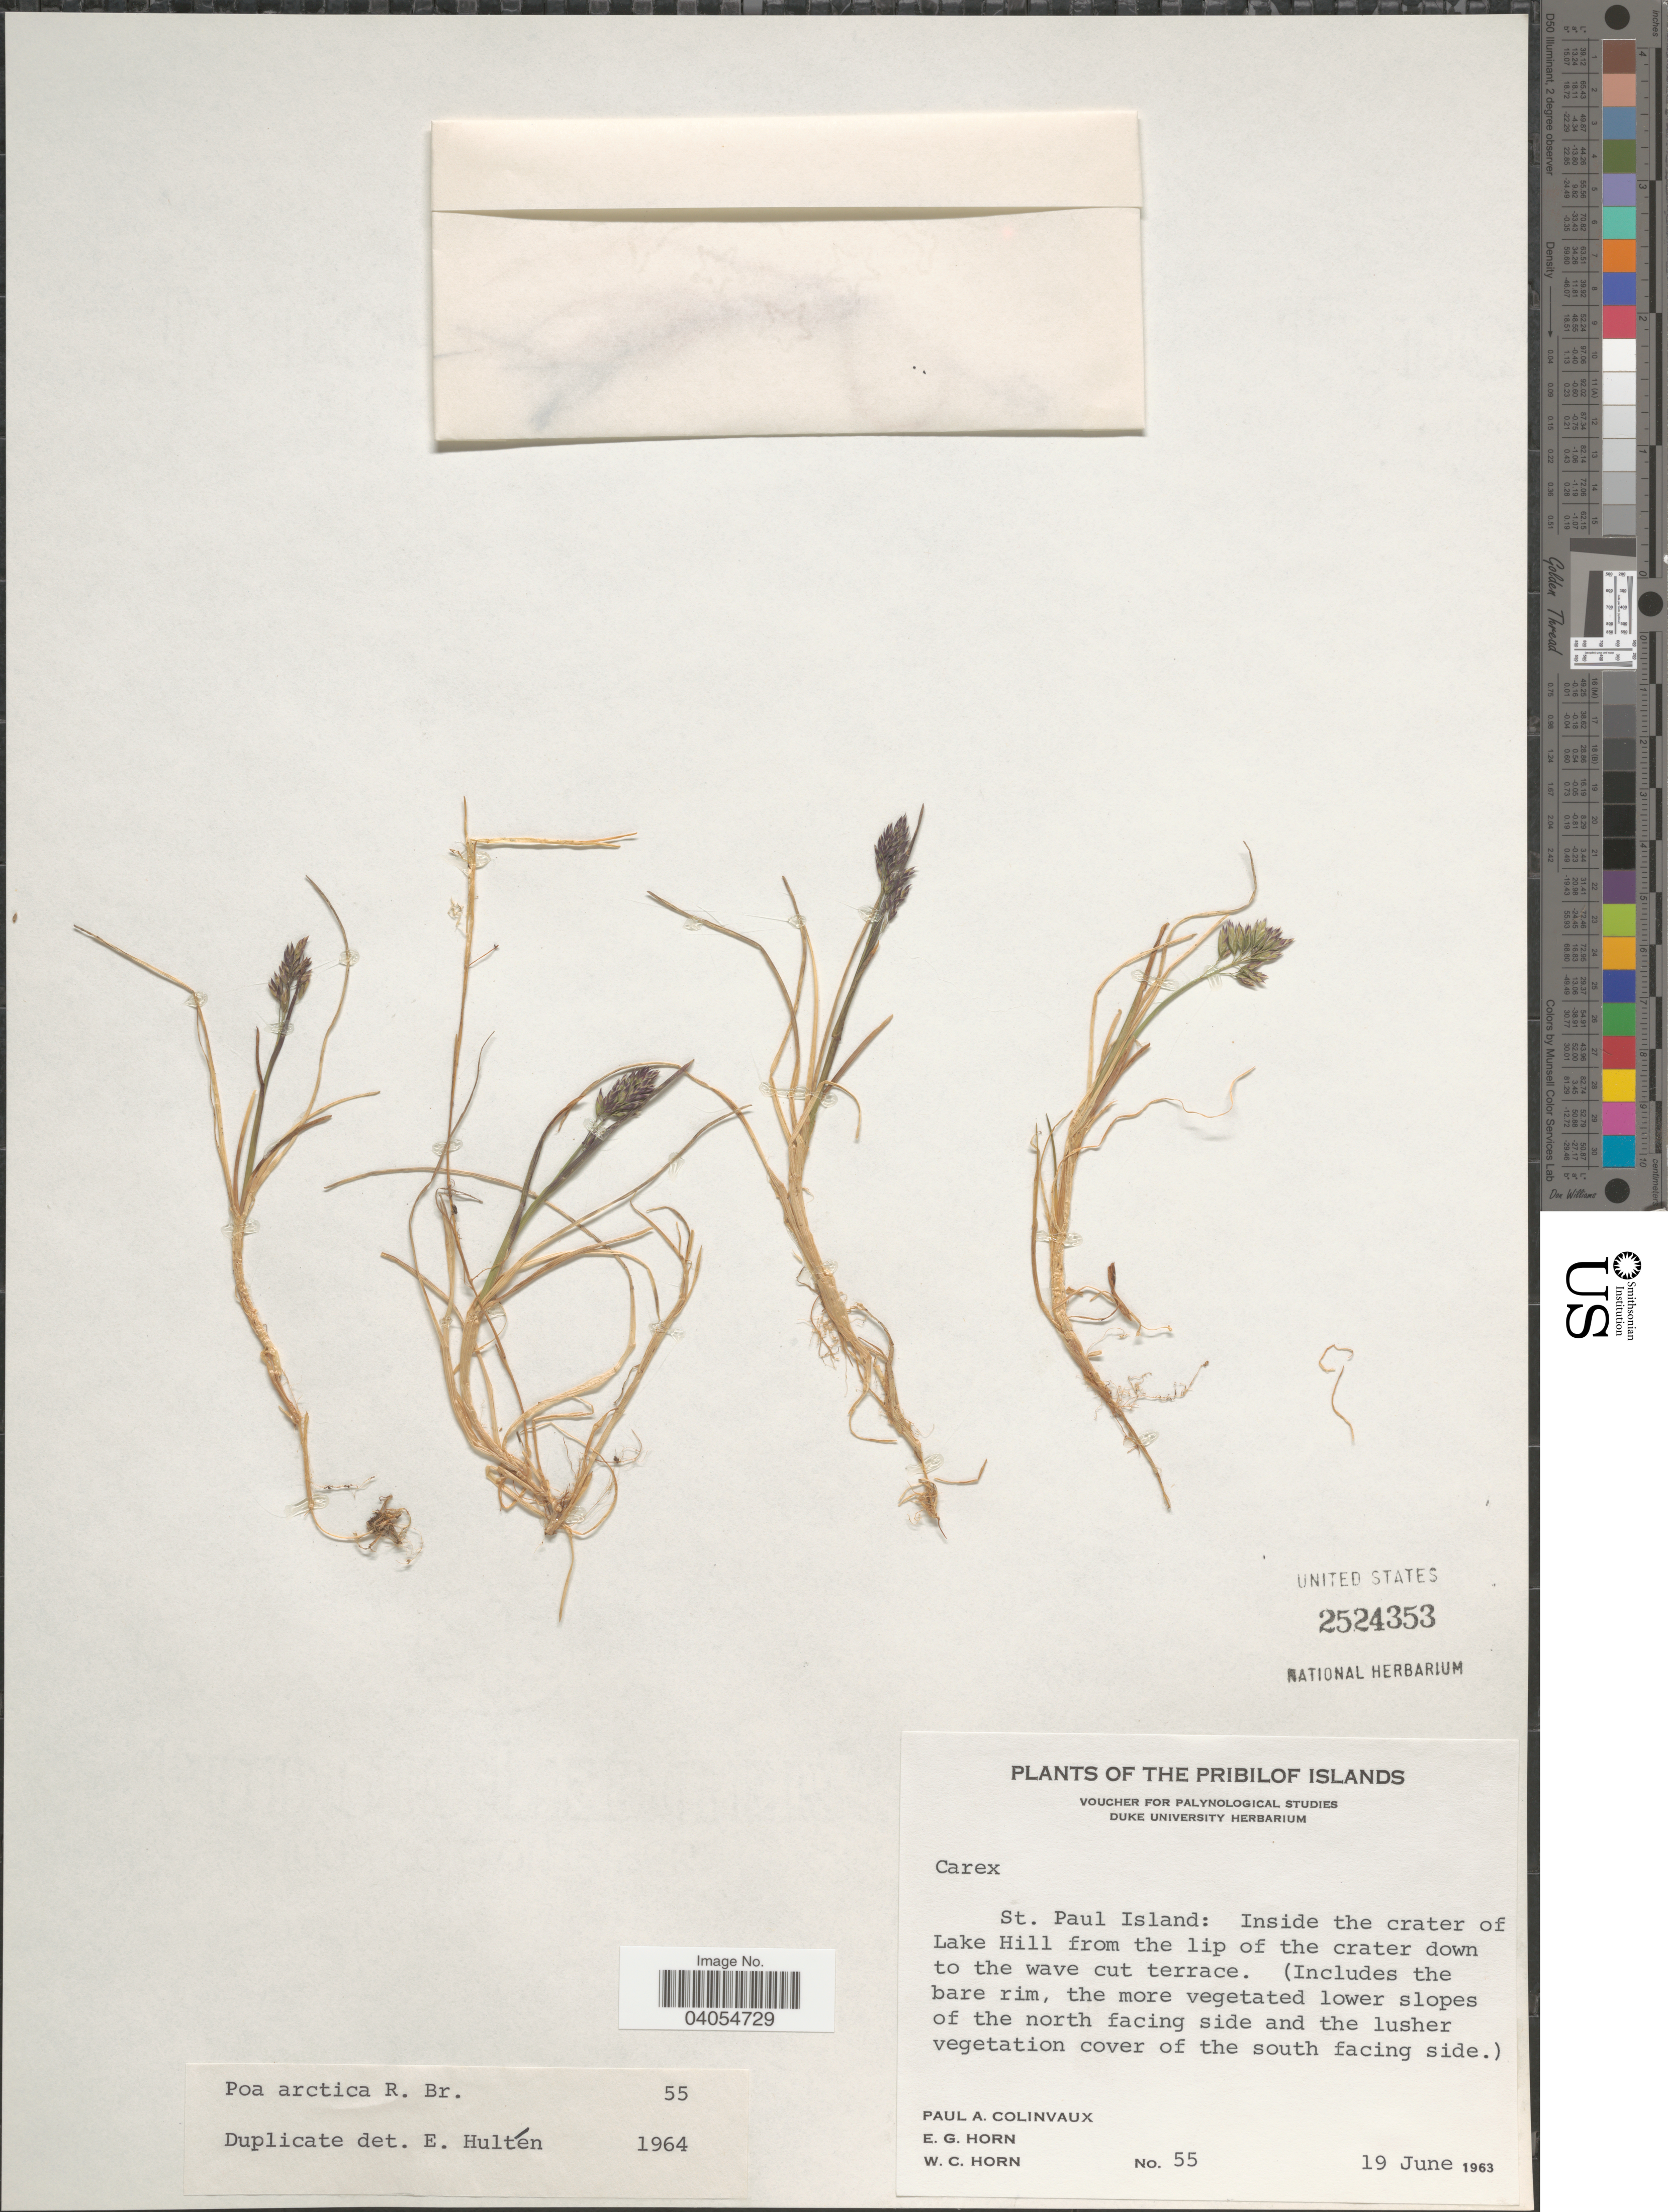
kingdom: Plantae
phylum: Tracheophyta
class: Liliopsida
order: Poales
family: Poaceae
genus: Poa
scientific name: Poa arctica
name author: R. Br.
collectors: P. Colinvaux, E. Horn & W. Horn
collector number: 55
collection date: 1963-06-19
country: United States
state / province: Alaska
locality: Pribilof Islands. St. Paul Island: Inside the crater of Lake Hill from the lip of the crater down to the wave cut terrace. (Includes the bare rim, the more vegetated lower slopes of the north facing side and the lusher vegetation cover of the south facing side).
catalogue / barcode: US 2524353